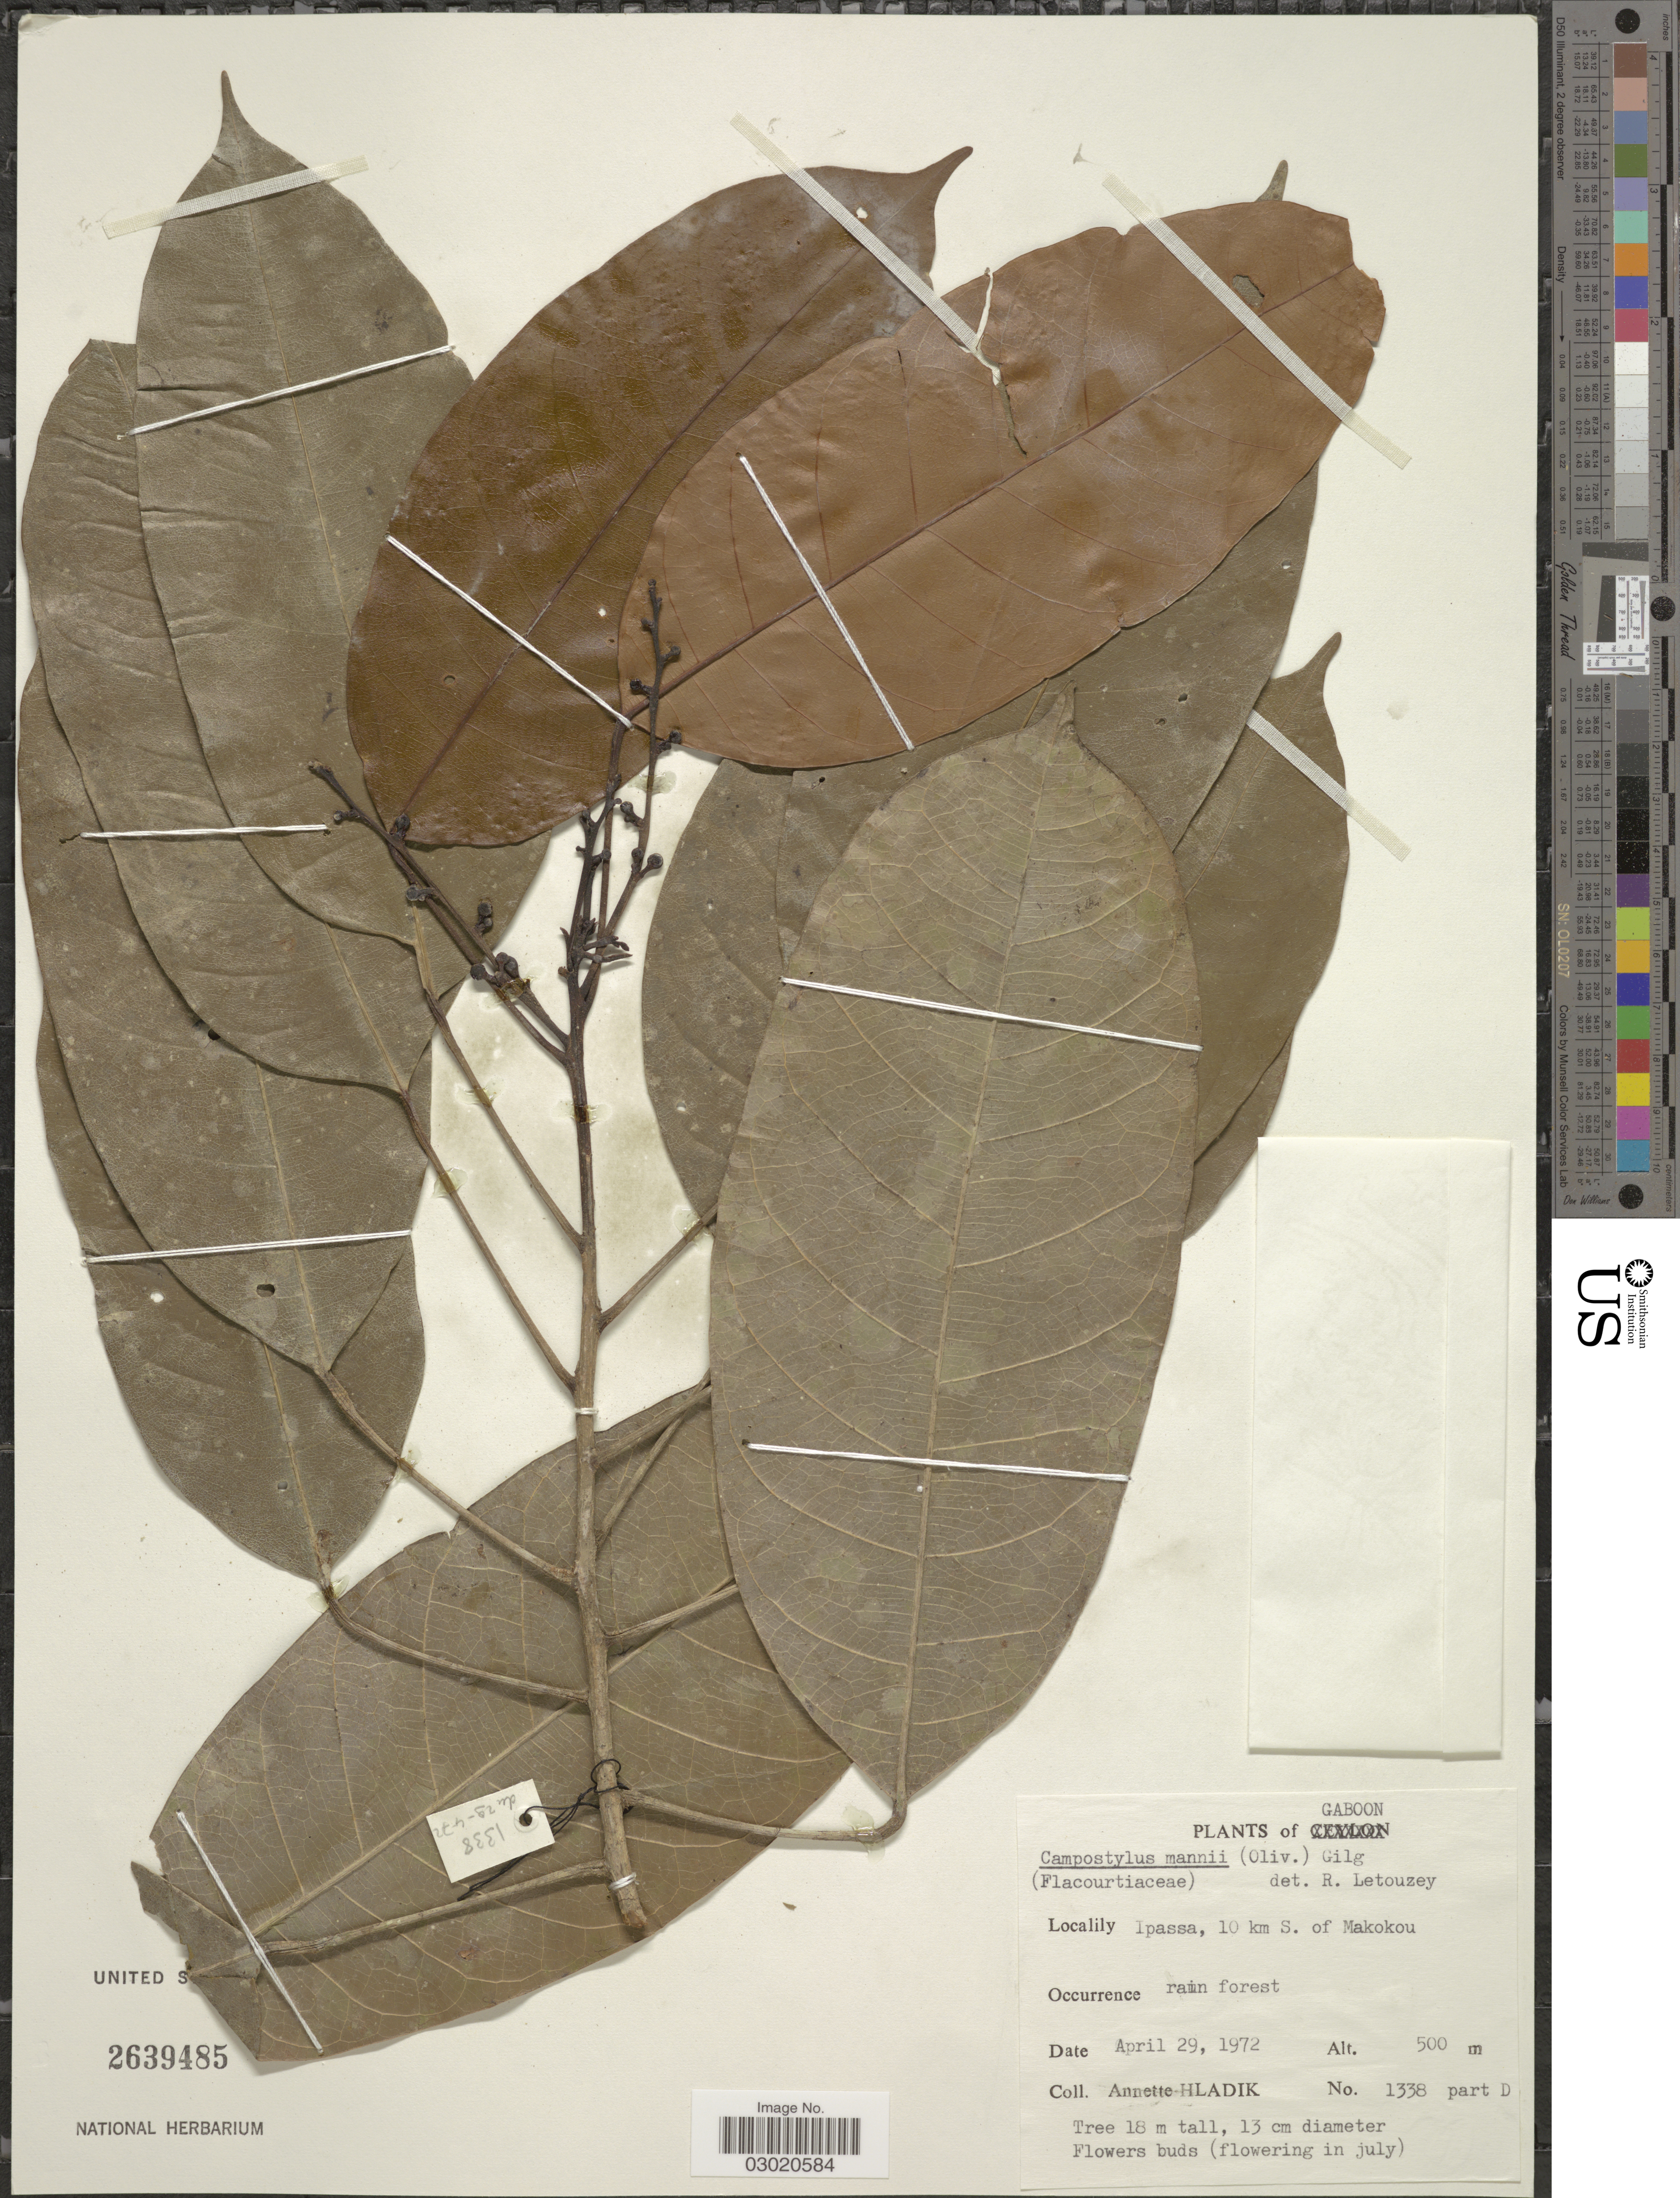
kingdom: Plantae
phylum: Tracheophyta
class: Magnoliopsida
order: Malpighiales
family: Achariaceae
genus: Camptostylus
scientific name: Camptostylus mannii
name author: (Oliv.) Gilg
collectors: A. Hladik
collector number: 1338 part D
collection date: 1972-04-29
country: Gabon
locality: Gaboon, Ipassa, 10 km S. of Makokou.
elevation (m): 500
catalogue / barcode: US 2639485